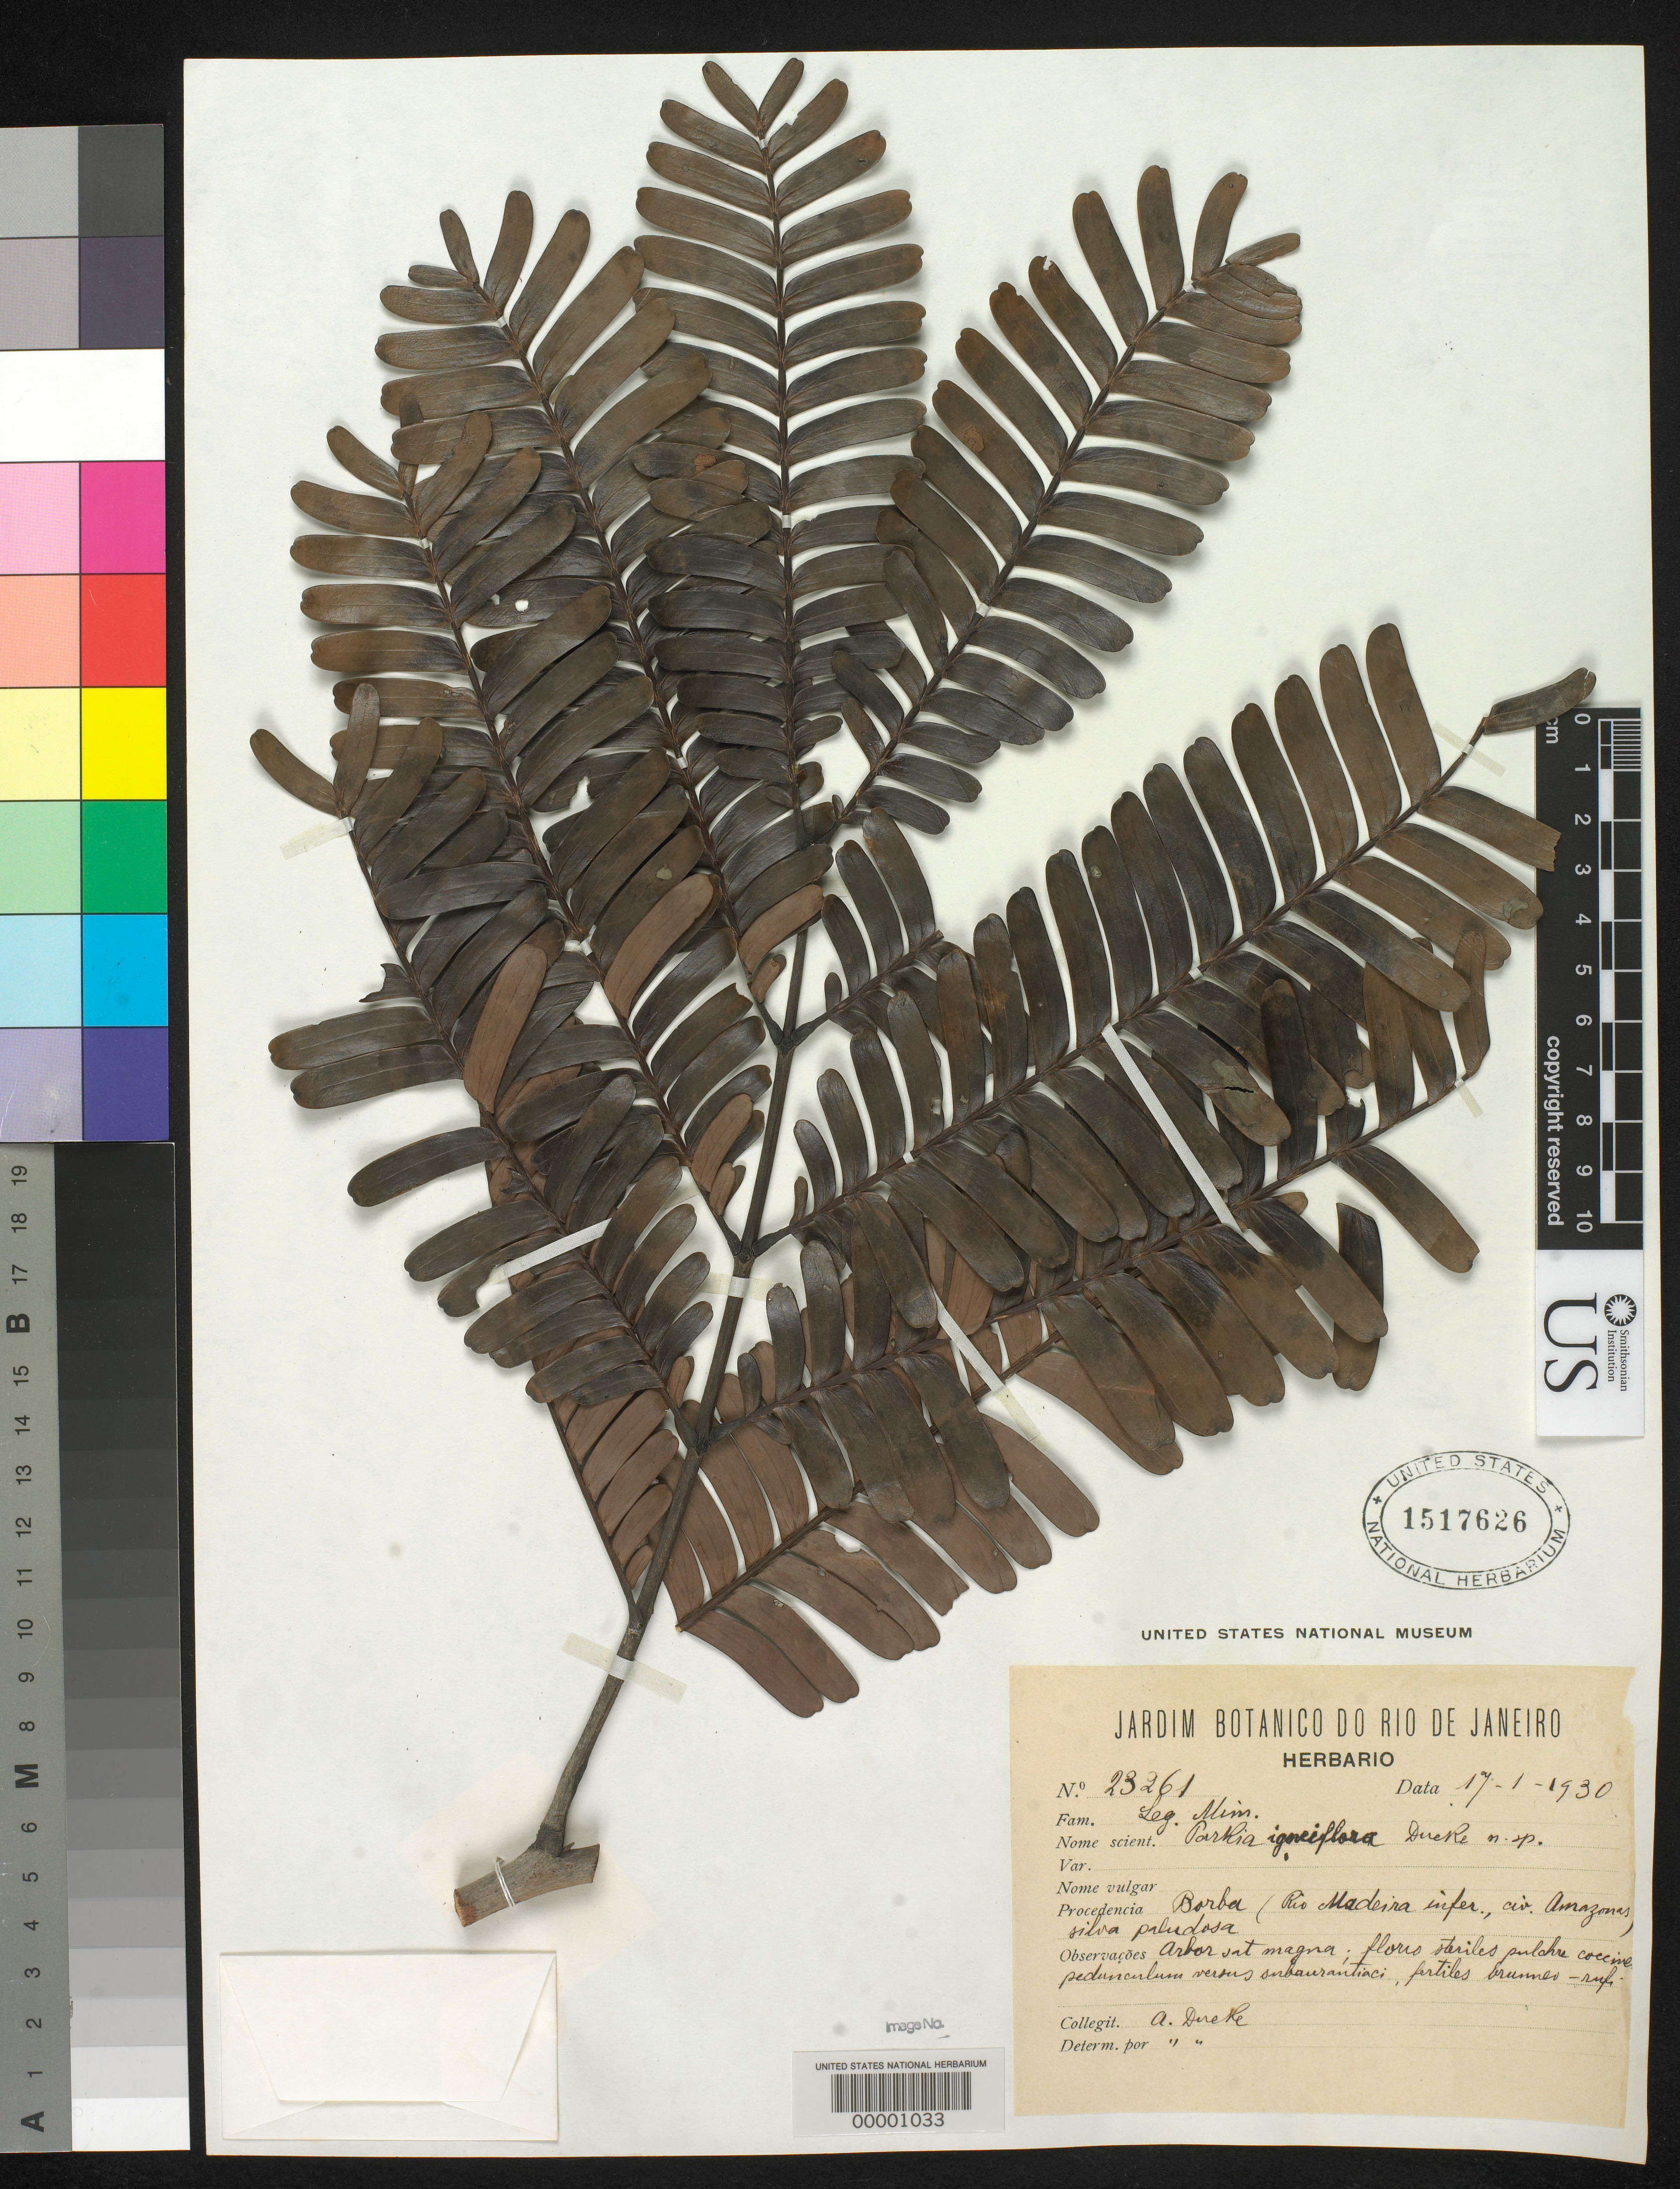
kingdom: Plantae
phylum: Tracheophyta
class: Magnoliopsida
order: Fabales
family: Fabaceae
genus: Parkia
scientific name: Parkia igneiflora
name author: Ducke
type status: Isotype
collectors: A. Ducke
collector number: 23261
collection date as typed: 17 Jan 1930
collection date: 1930-01-17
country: Brazil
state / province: Amazonas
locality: Borba, Rio Madeira.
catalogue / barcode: US 1517626